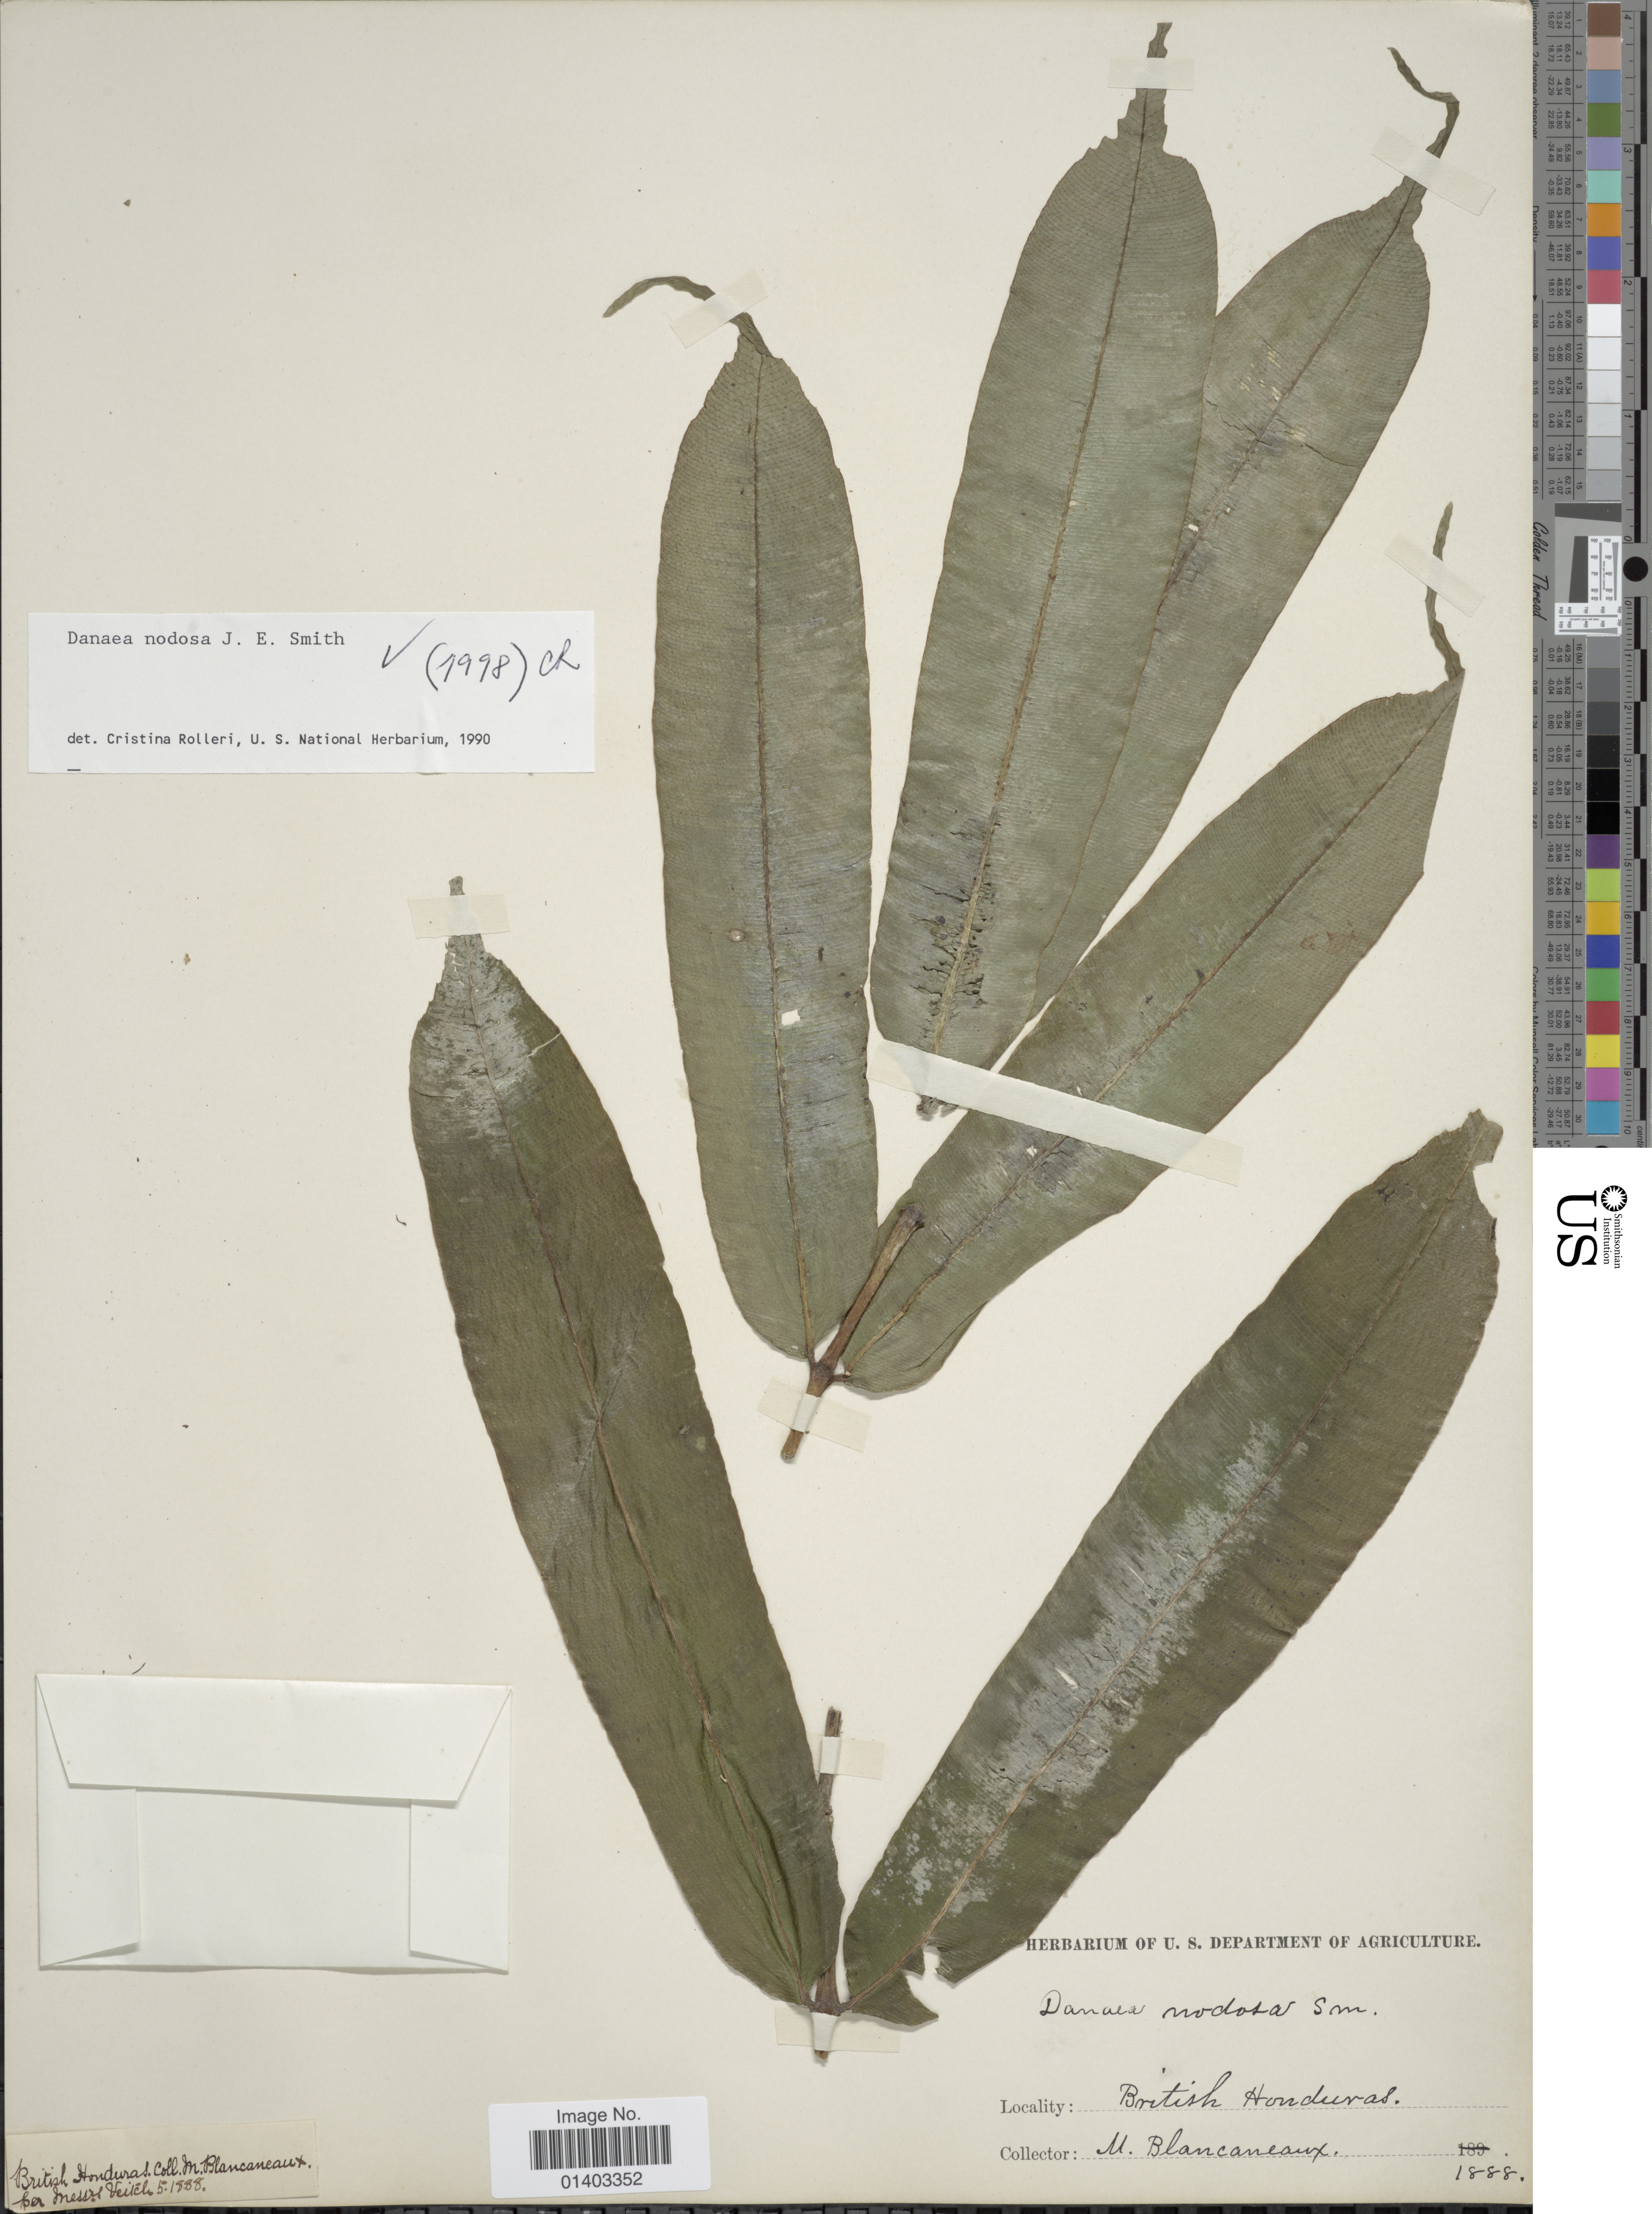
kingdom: Plantae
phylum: Tracheophyta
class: Polypodiopsida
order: Marattiales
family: Marattiaceae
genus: Danaea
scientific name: Danaea nodosa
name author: (L.) Sm.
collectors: M. Blancaneaux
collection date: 1888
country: Belize